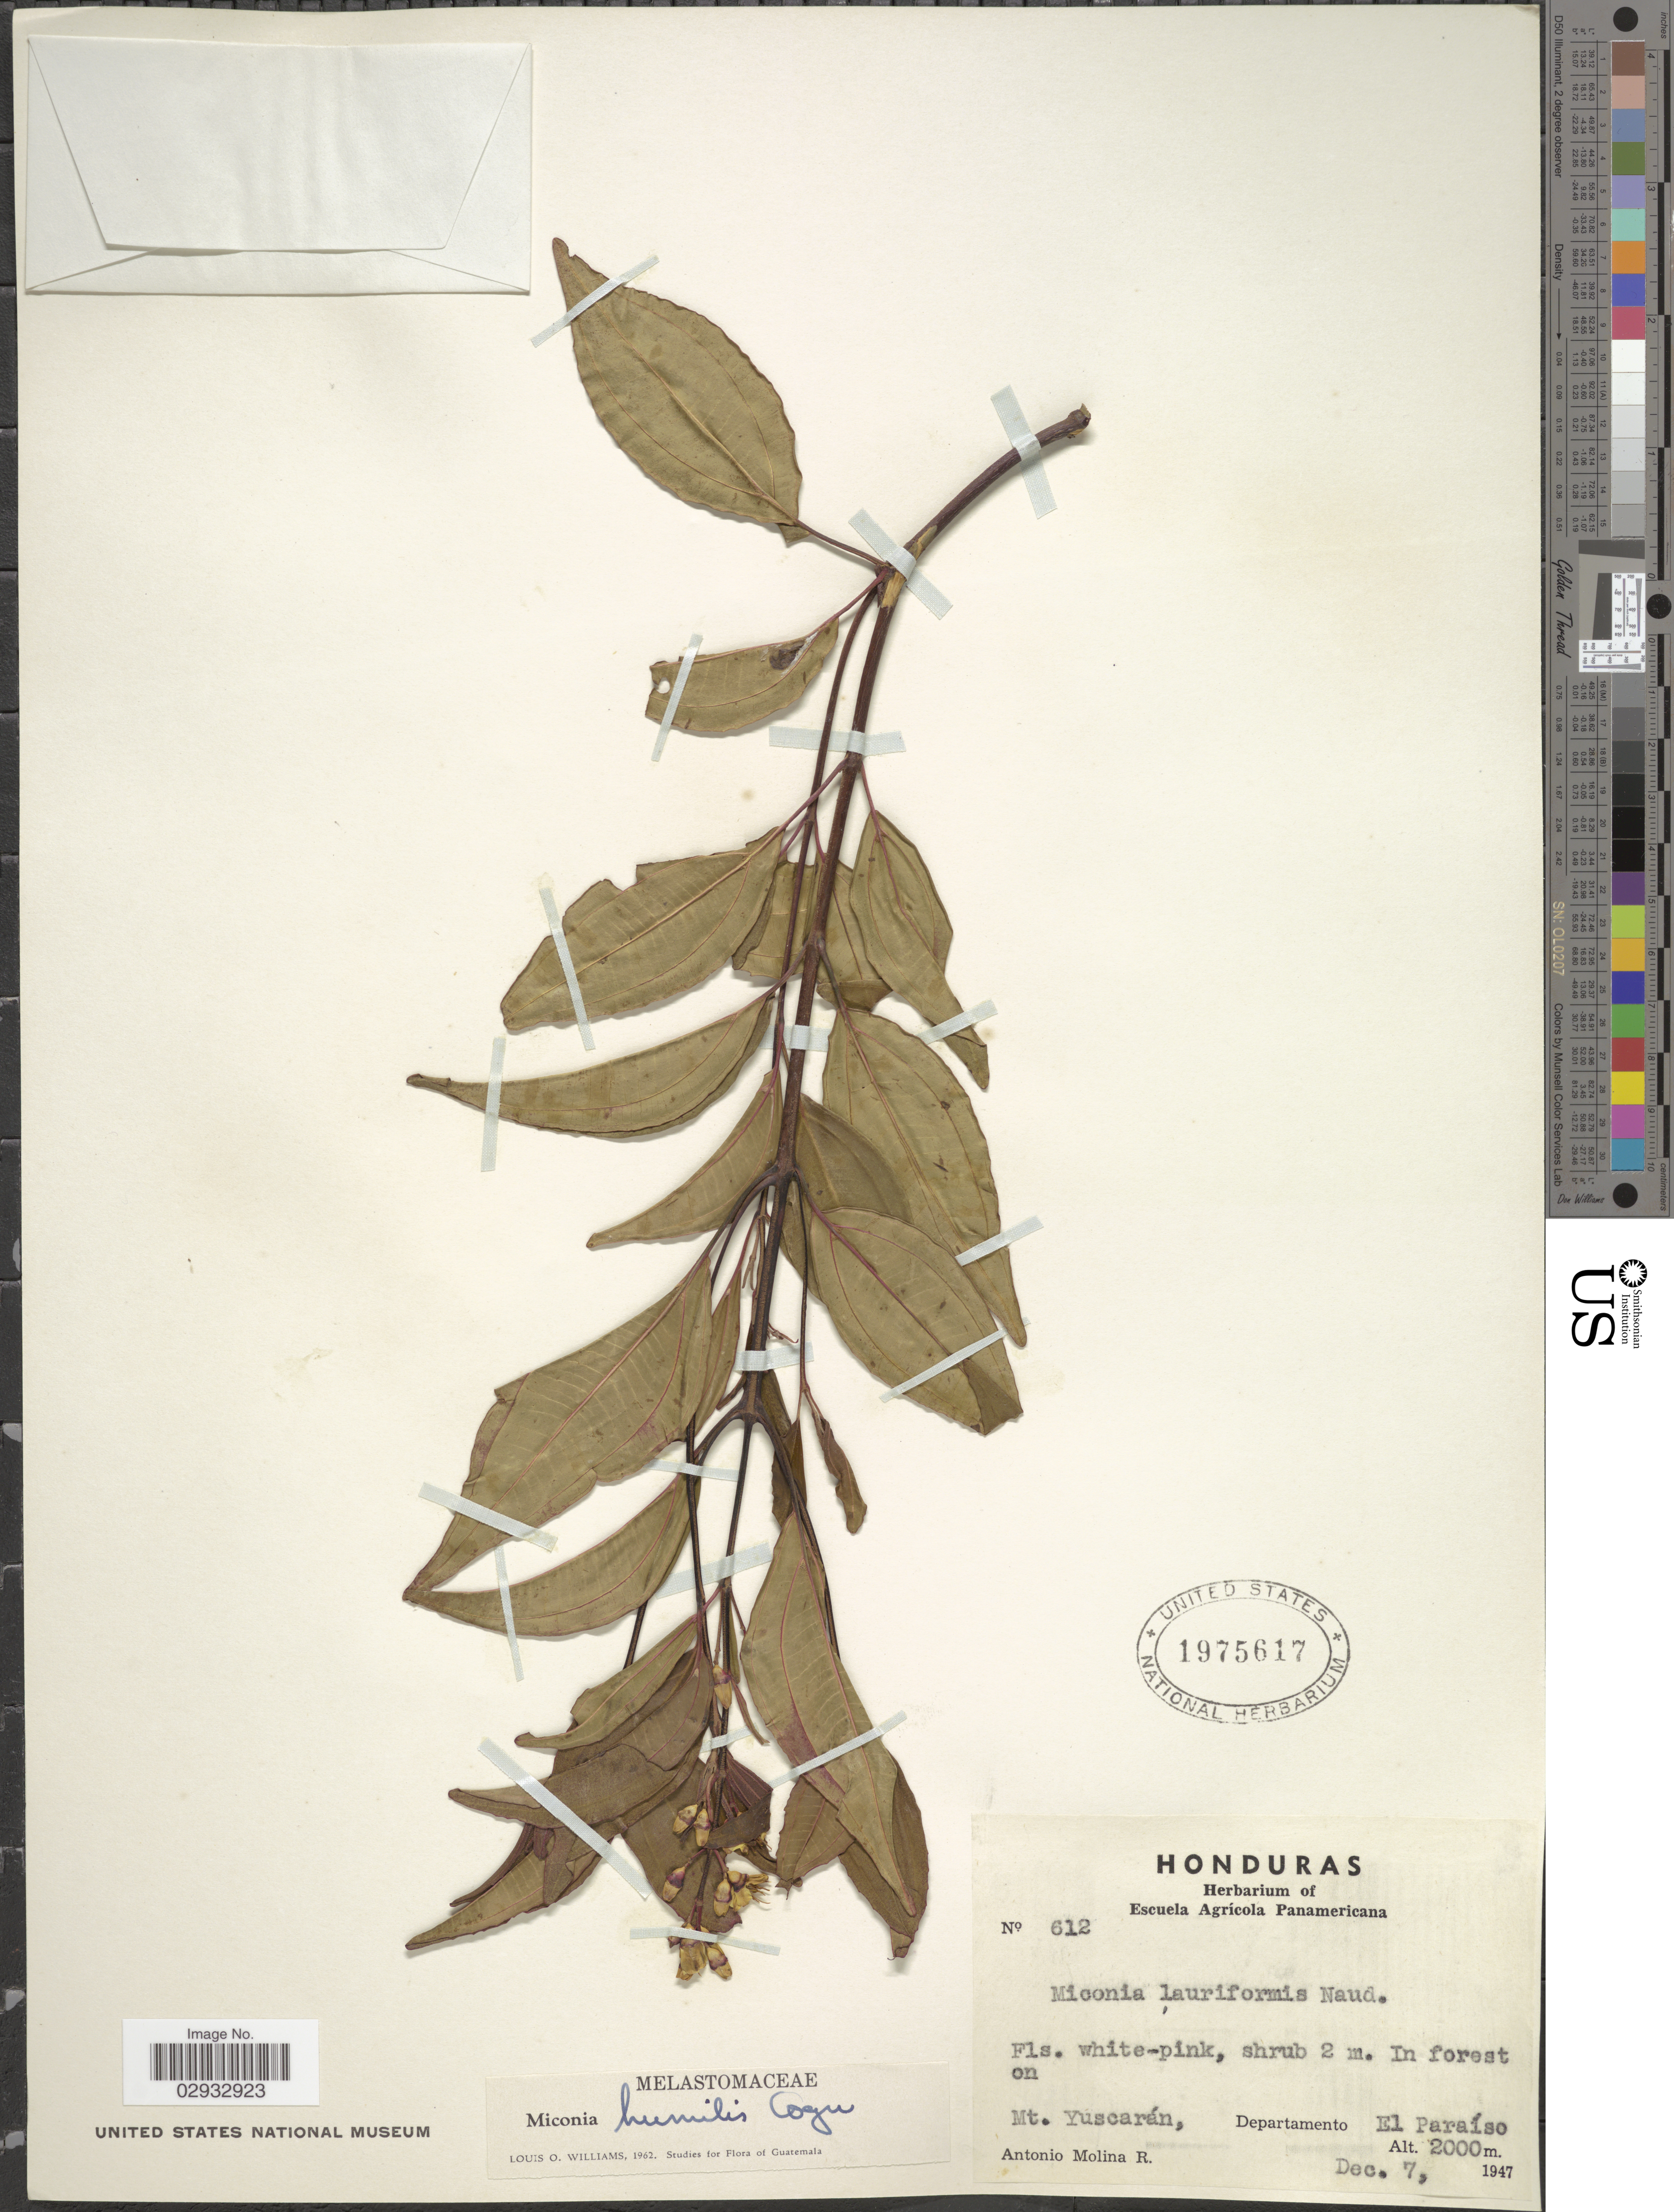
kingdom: Plantae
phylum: Tracheophyta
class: Magnoliopsida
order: Myrtales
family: Melastomataceae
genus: Miconia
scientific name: Miconia humilis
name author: Cogn.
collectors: A. Molina R.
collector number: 612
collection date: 1947-12-07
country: Honduras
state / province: El Paraíso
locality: In forest on Mt. Yuscarán, Departamento El Paraíso.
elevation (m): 2000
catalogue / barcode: US 1975617